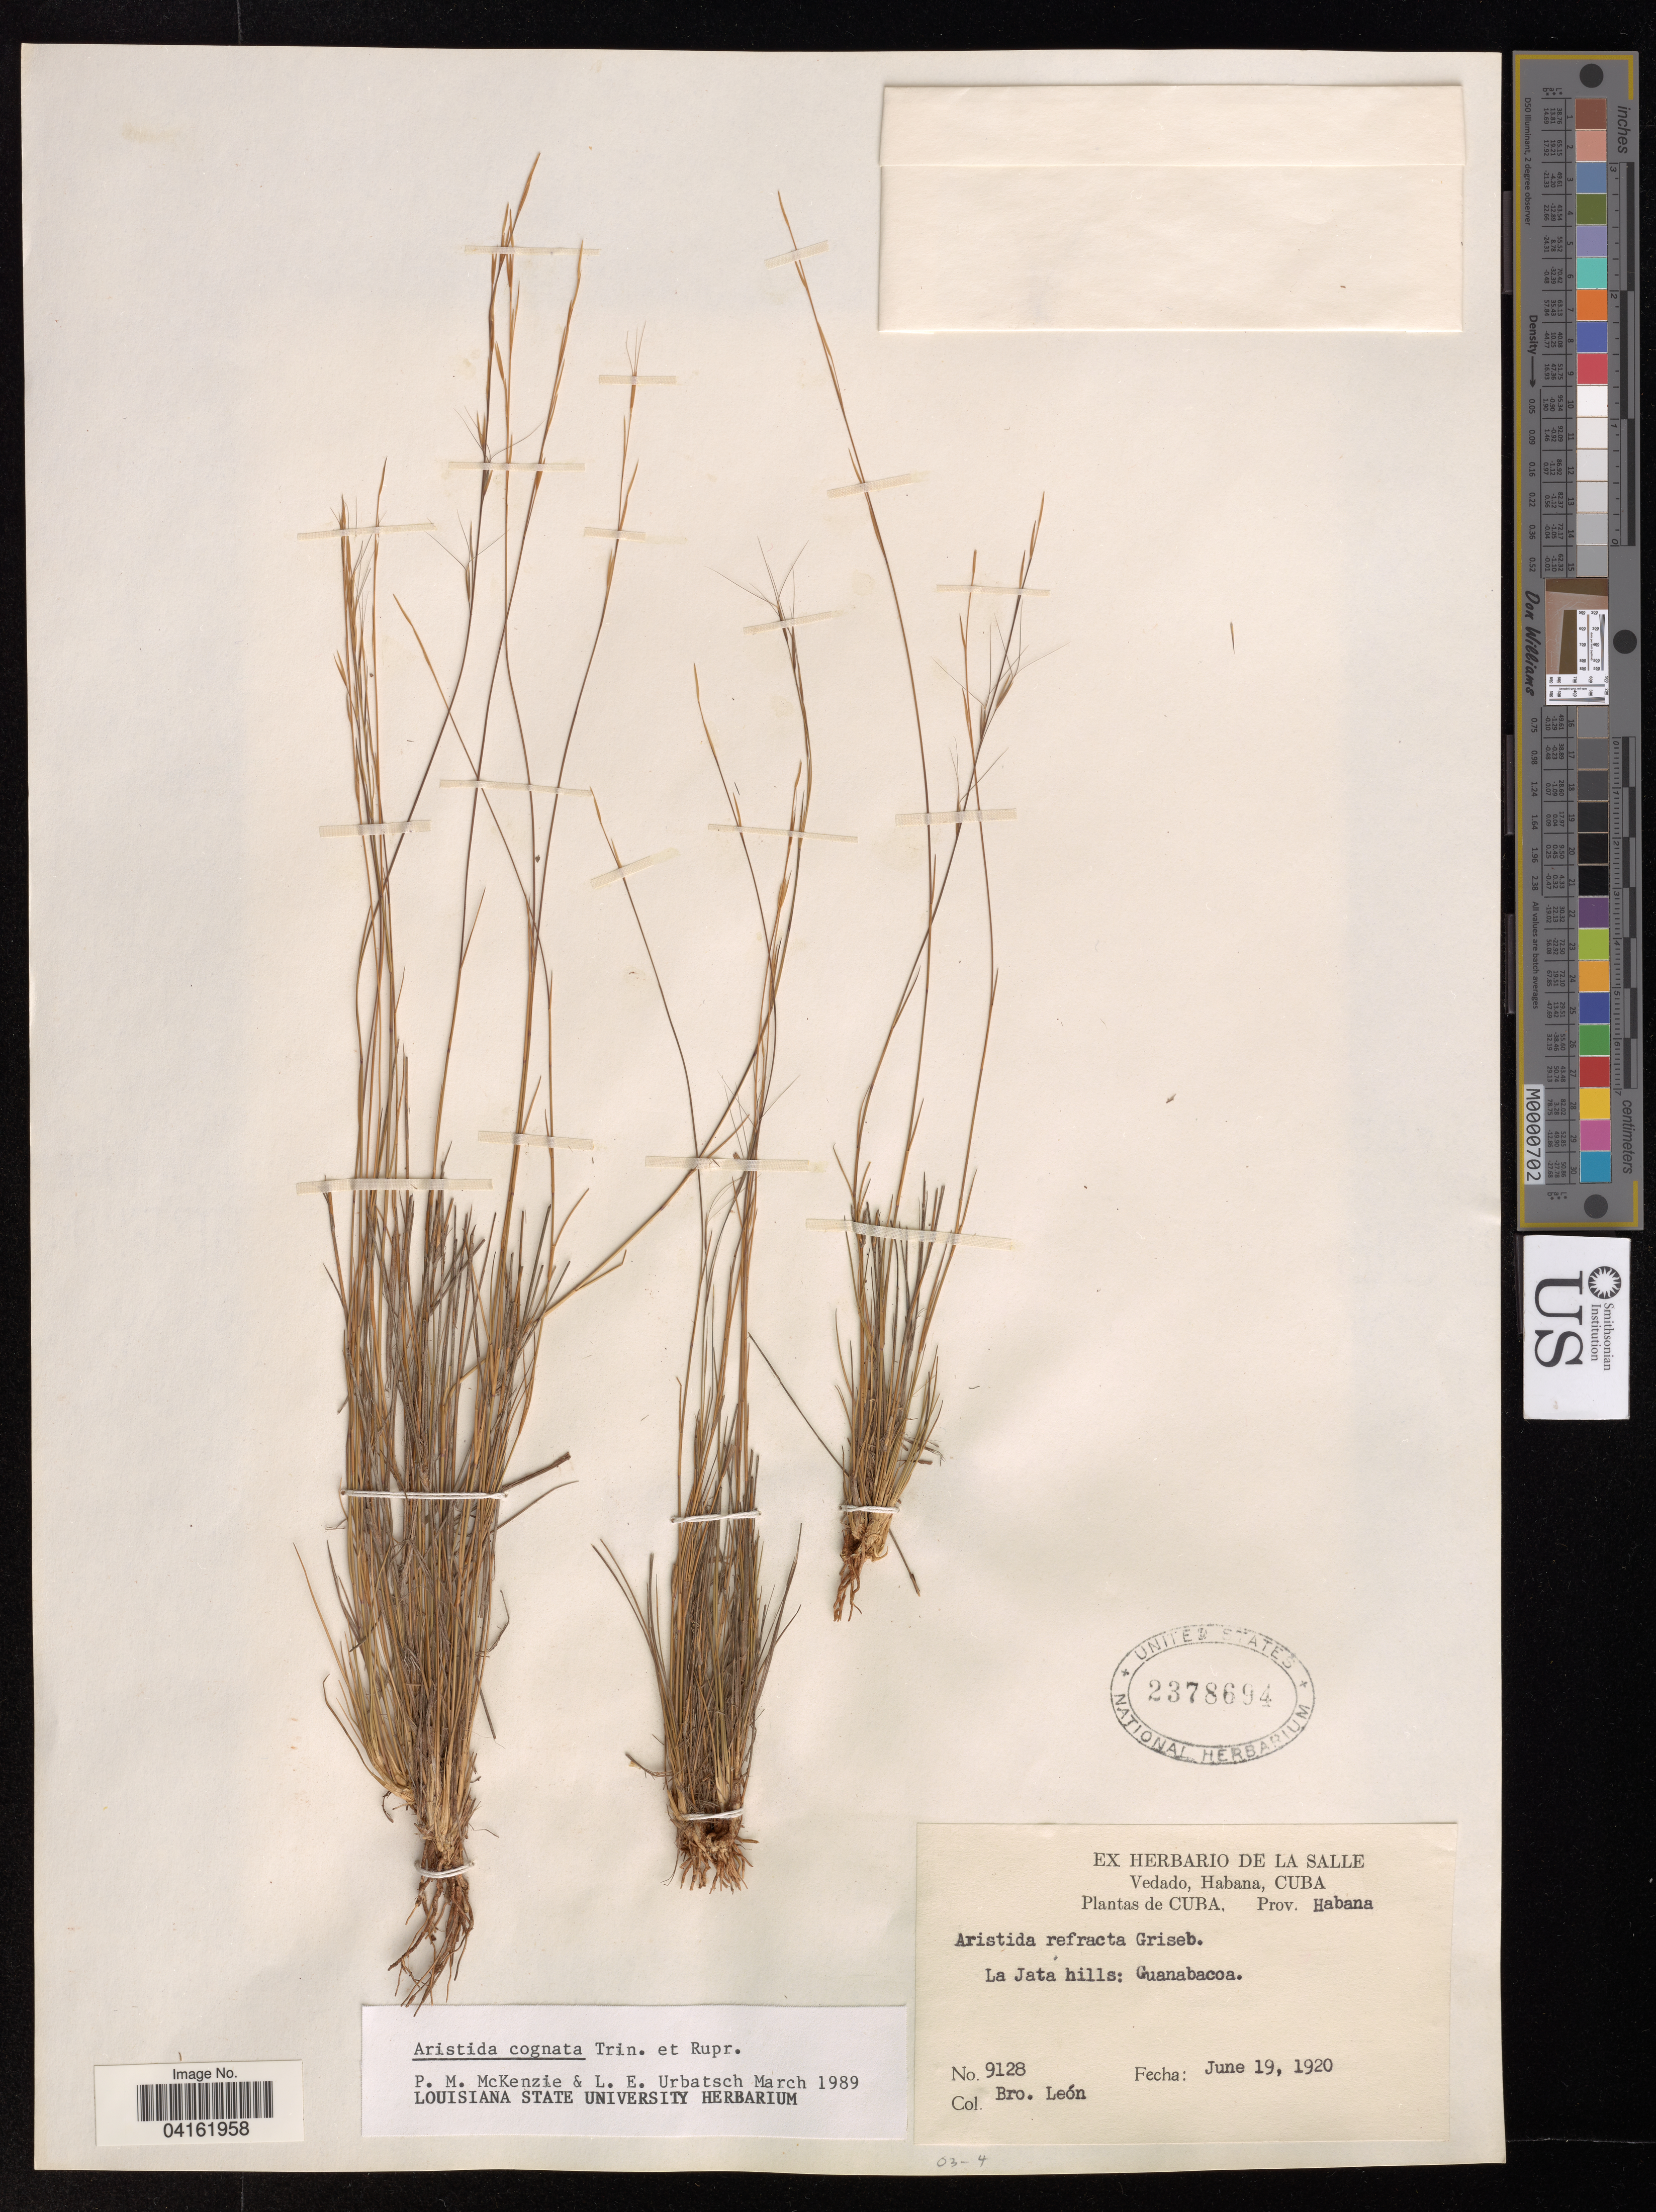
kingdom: Plantae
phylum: Tracheophyta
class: Liliopsida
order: Poales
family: Poaceae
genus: Aristida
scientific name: Aristida cognata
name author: Trin. & Rupr.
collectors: Bro. León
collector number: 9128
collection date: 1920-06-19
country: Cuba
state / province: La Habana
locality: La Jata hills: Guanabacoa.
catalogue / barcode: US 2378694